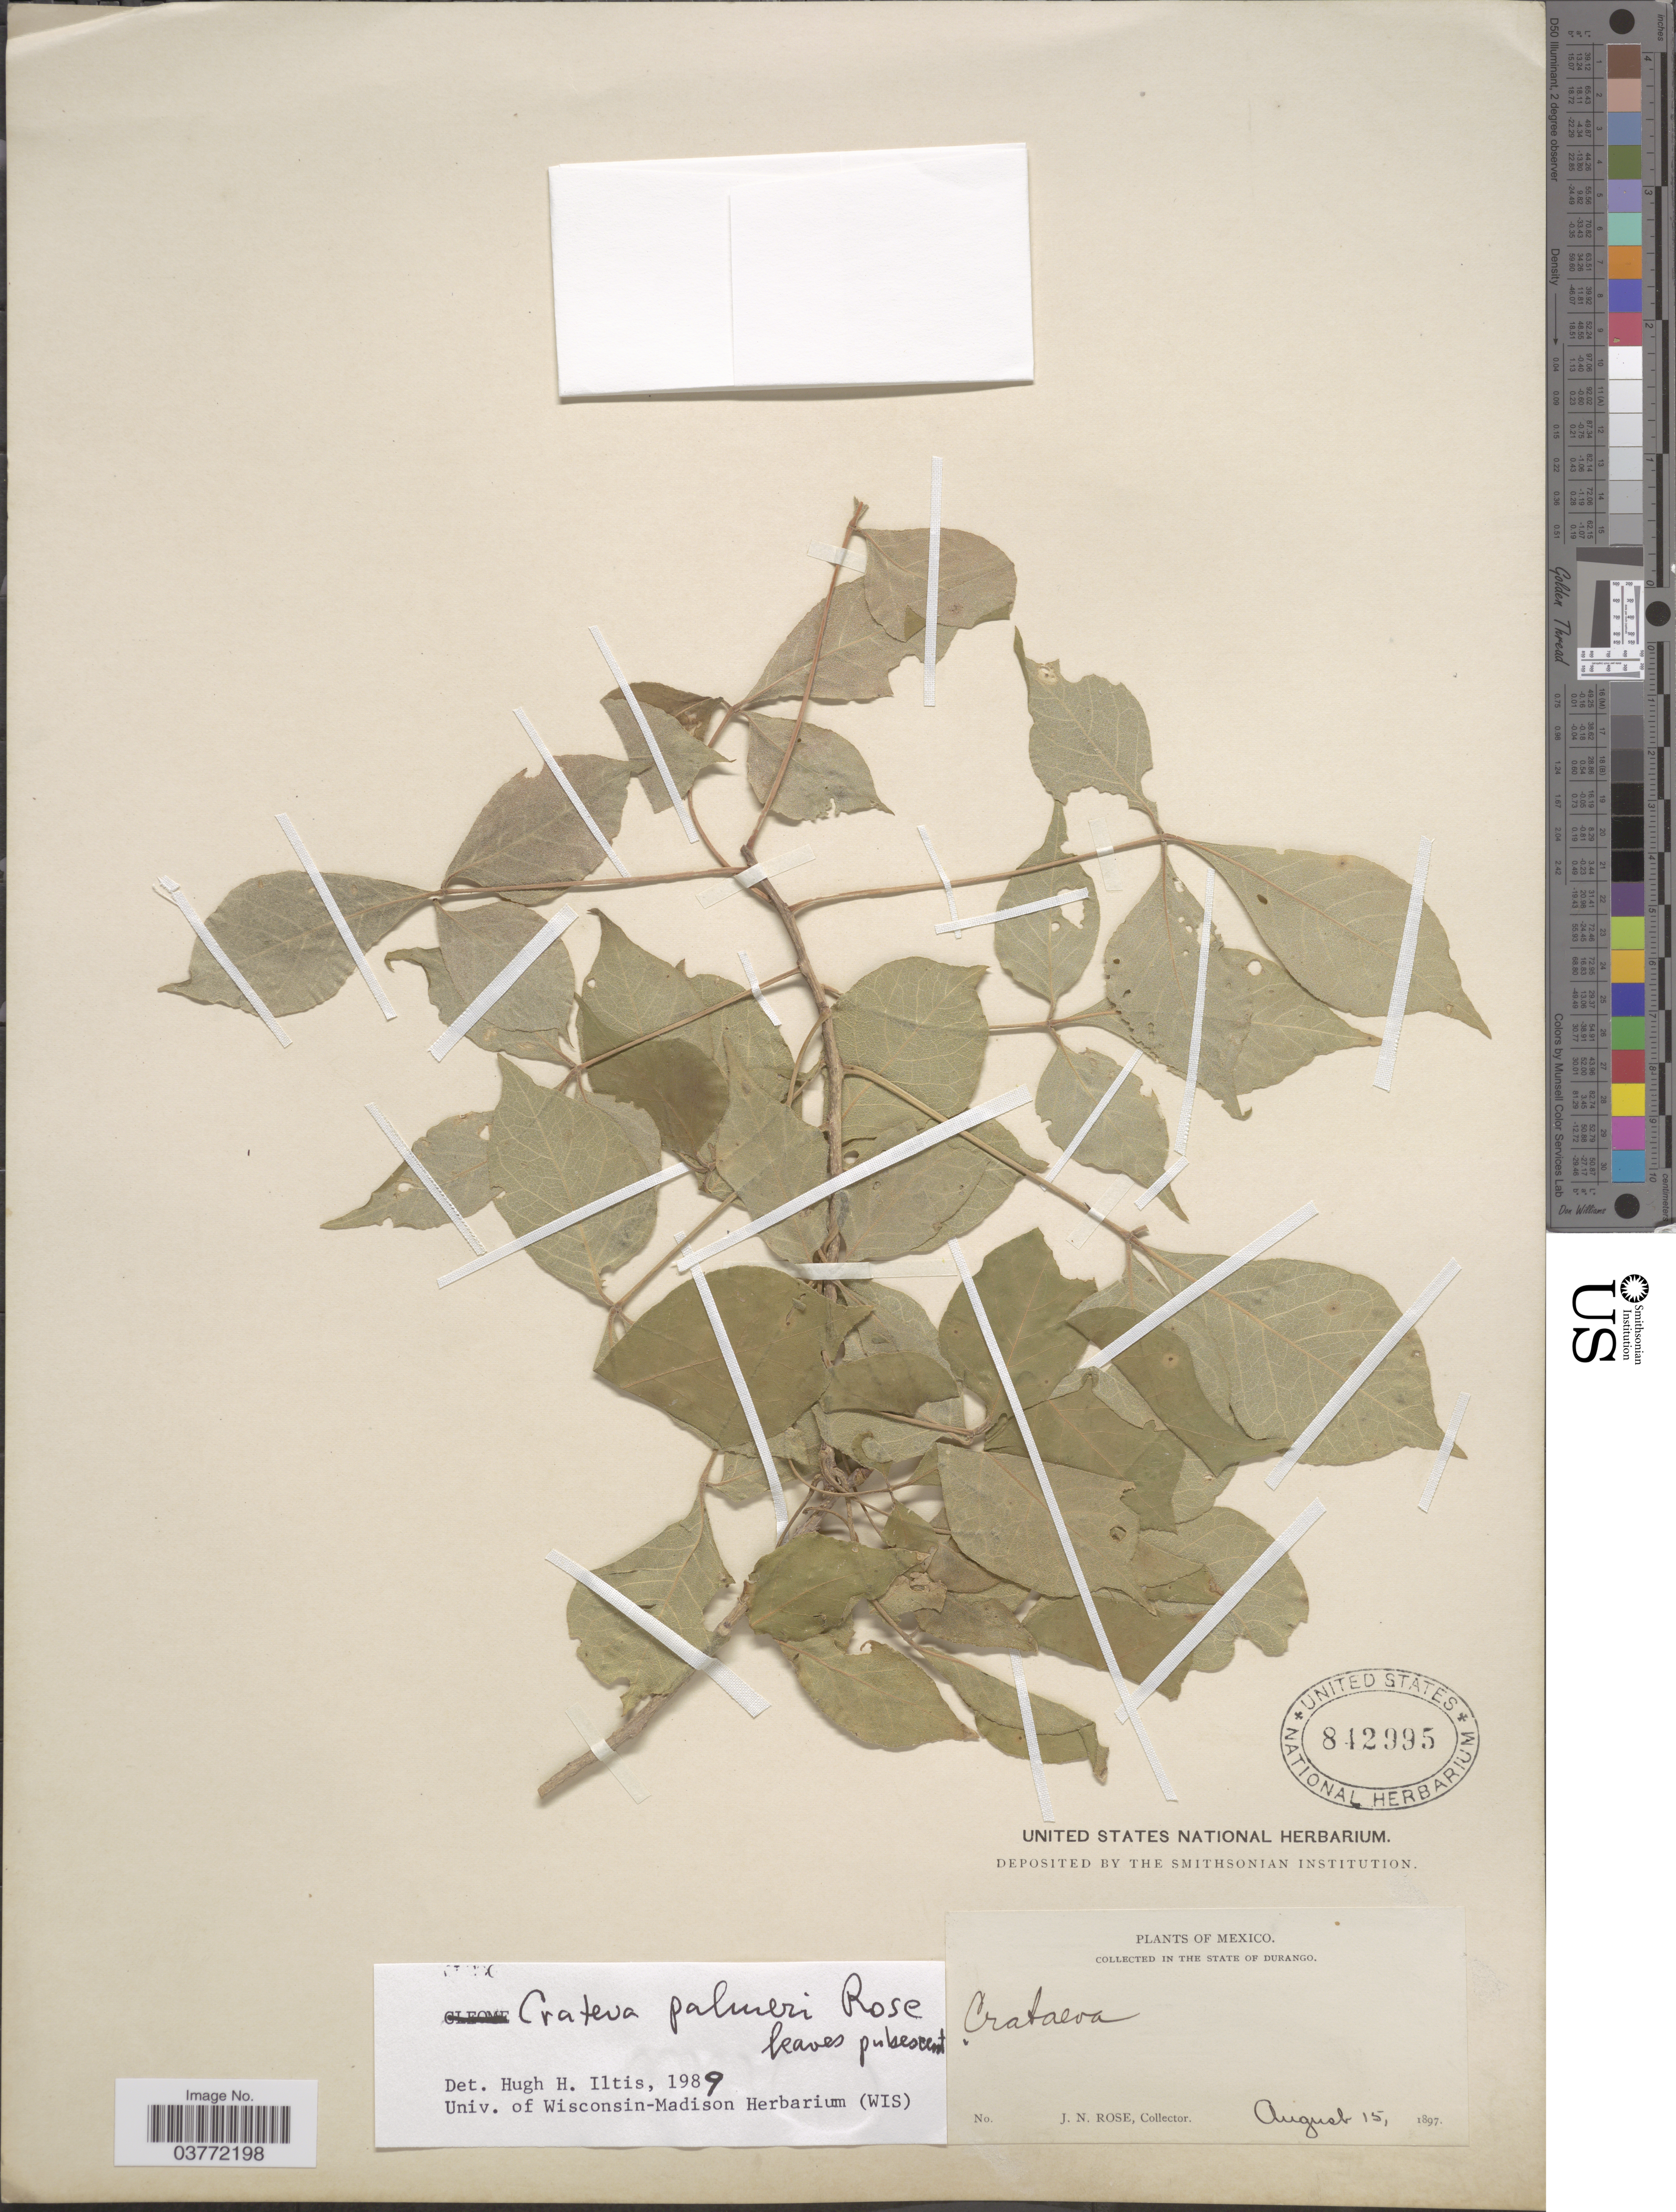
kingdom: Plantae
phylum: Tracheophyta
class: Magnoliopsida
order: Brassicales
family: Capparaceae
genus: Crateva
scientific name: Crateva palmeri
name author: Rose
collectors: J. N. Rose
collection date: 1897-08-15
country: Mexico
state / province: Durango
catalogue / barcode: US 842995